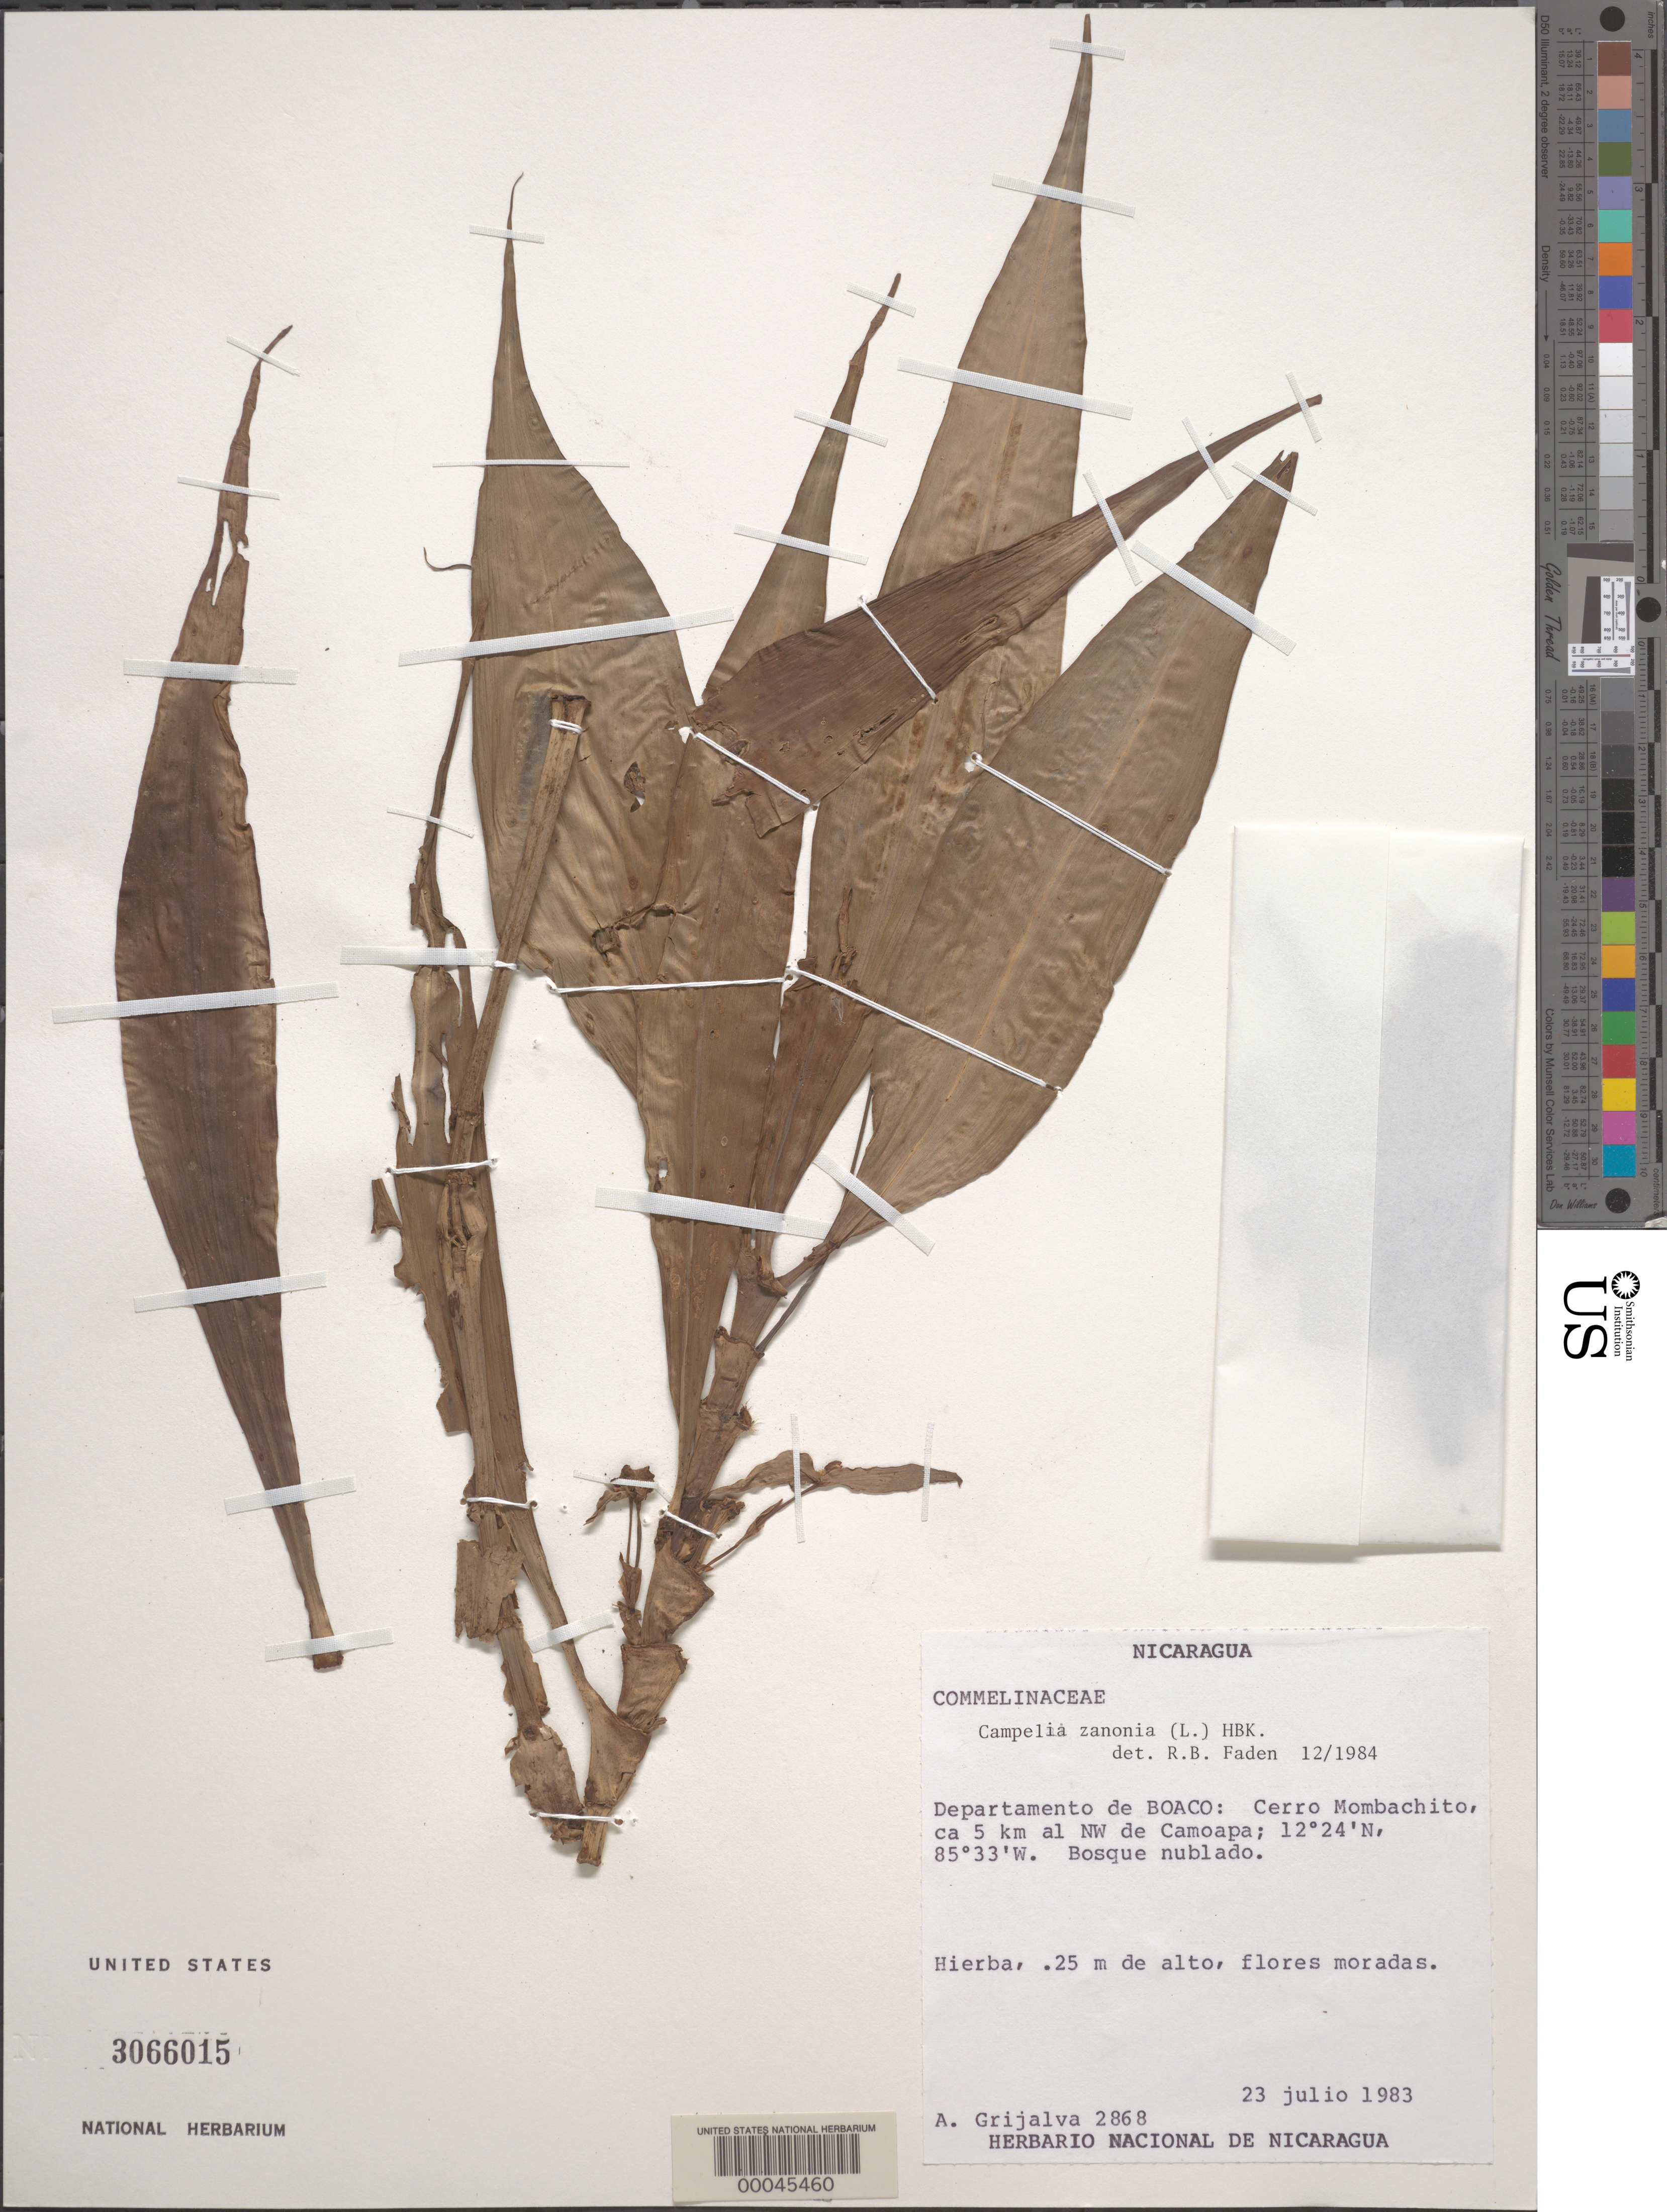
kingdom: Plantae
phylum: Tracheophyta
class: Liliopsida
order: Commelinales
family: Commelinaceae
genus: Tradescantia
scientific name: Tradescantia zanonia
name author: (L.) Sw.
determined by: Faden, Robert B., (US), Smithsonian Institution - National Museum of Natural History (UNITED STATES)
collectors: A. Grijalva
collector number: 2868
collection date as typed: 23 Jul 1983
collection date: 1983-07-23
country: Nicaragua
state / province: Boaco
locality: Cerro mombachito, nw of camoapa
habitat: Mist forest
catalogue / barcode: US 3066015